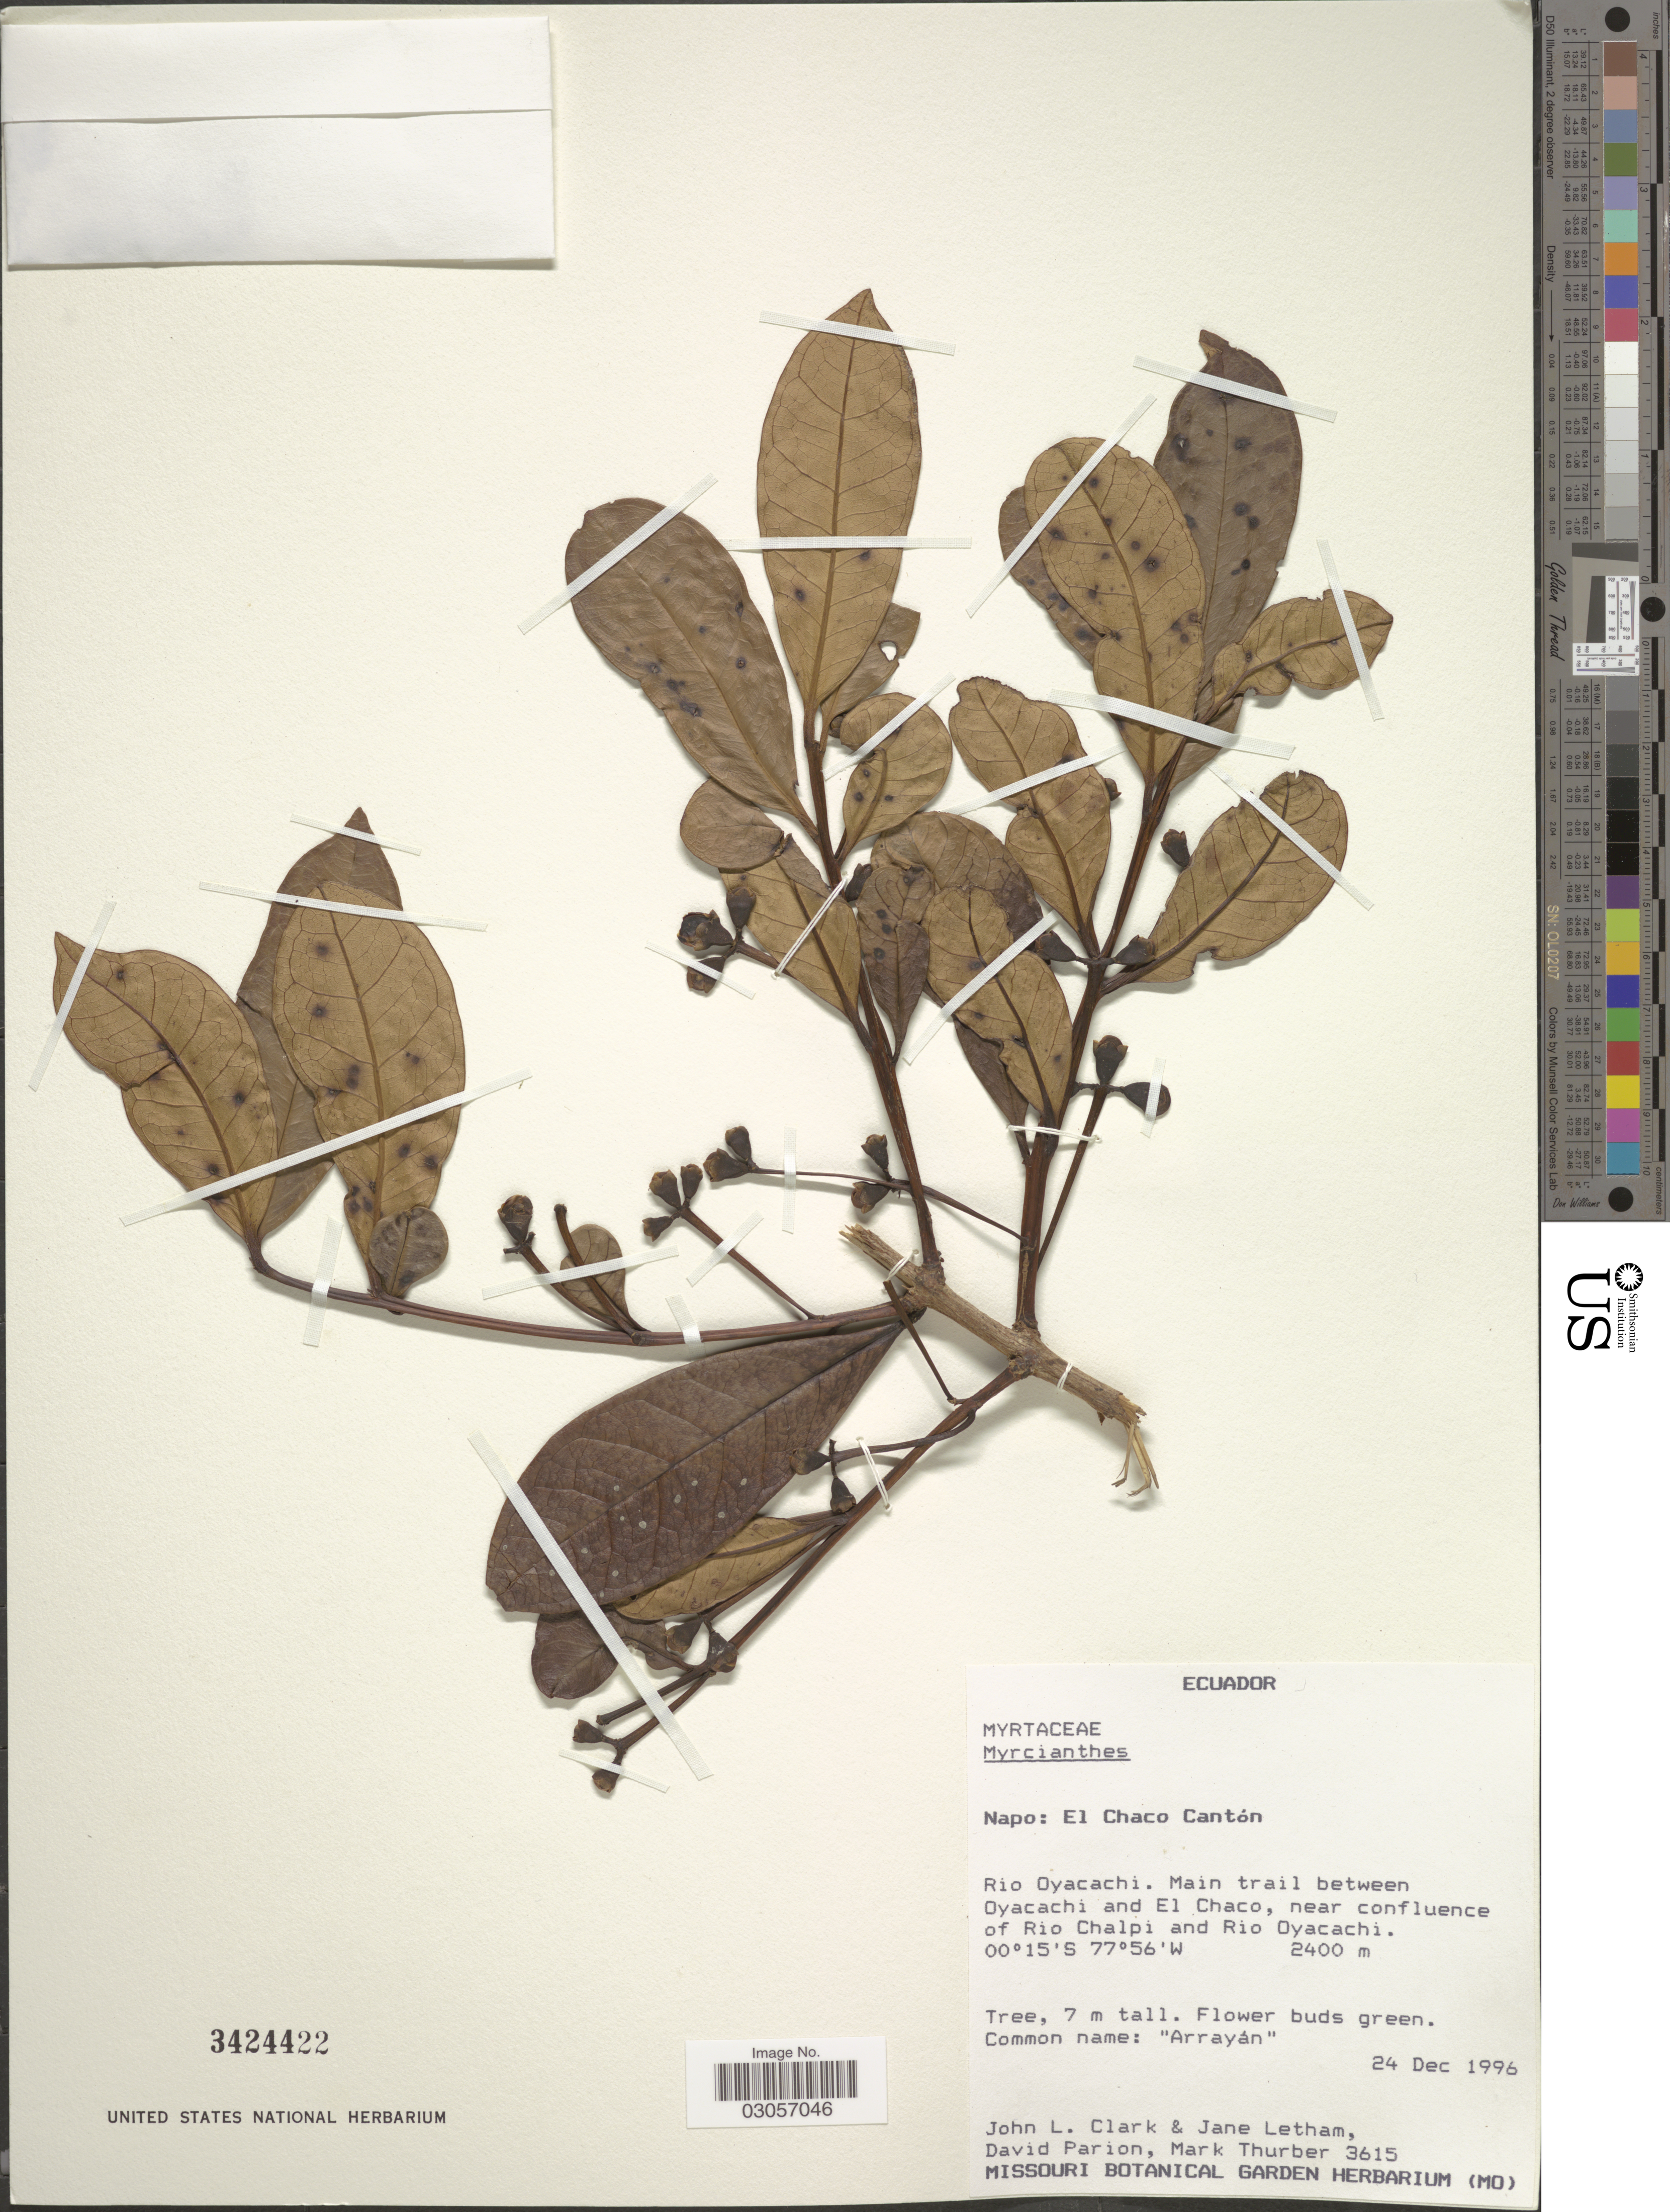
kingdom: Plantae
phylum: Tracheophyta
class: Magnoliopsida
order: Myrtales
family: Myrtaceae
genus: Myrcianthes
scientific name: Myrcianthes rhopaloides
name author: (Kunth) McVaugh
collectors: J. L. Clark, J. Letham, D. Parion & M. Thurber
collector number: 3615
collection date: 1996-12-24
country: Ecuador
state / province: Napo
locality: El Chaco Cantón, Rio Oyacachi. Main trail between Oyacachi and El Chaco, near confluence of Rio Chalpi and Rio Oyacachi.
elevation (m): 2400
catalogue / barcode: US 3424422